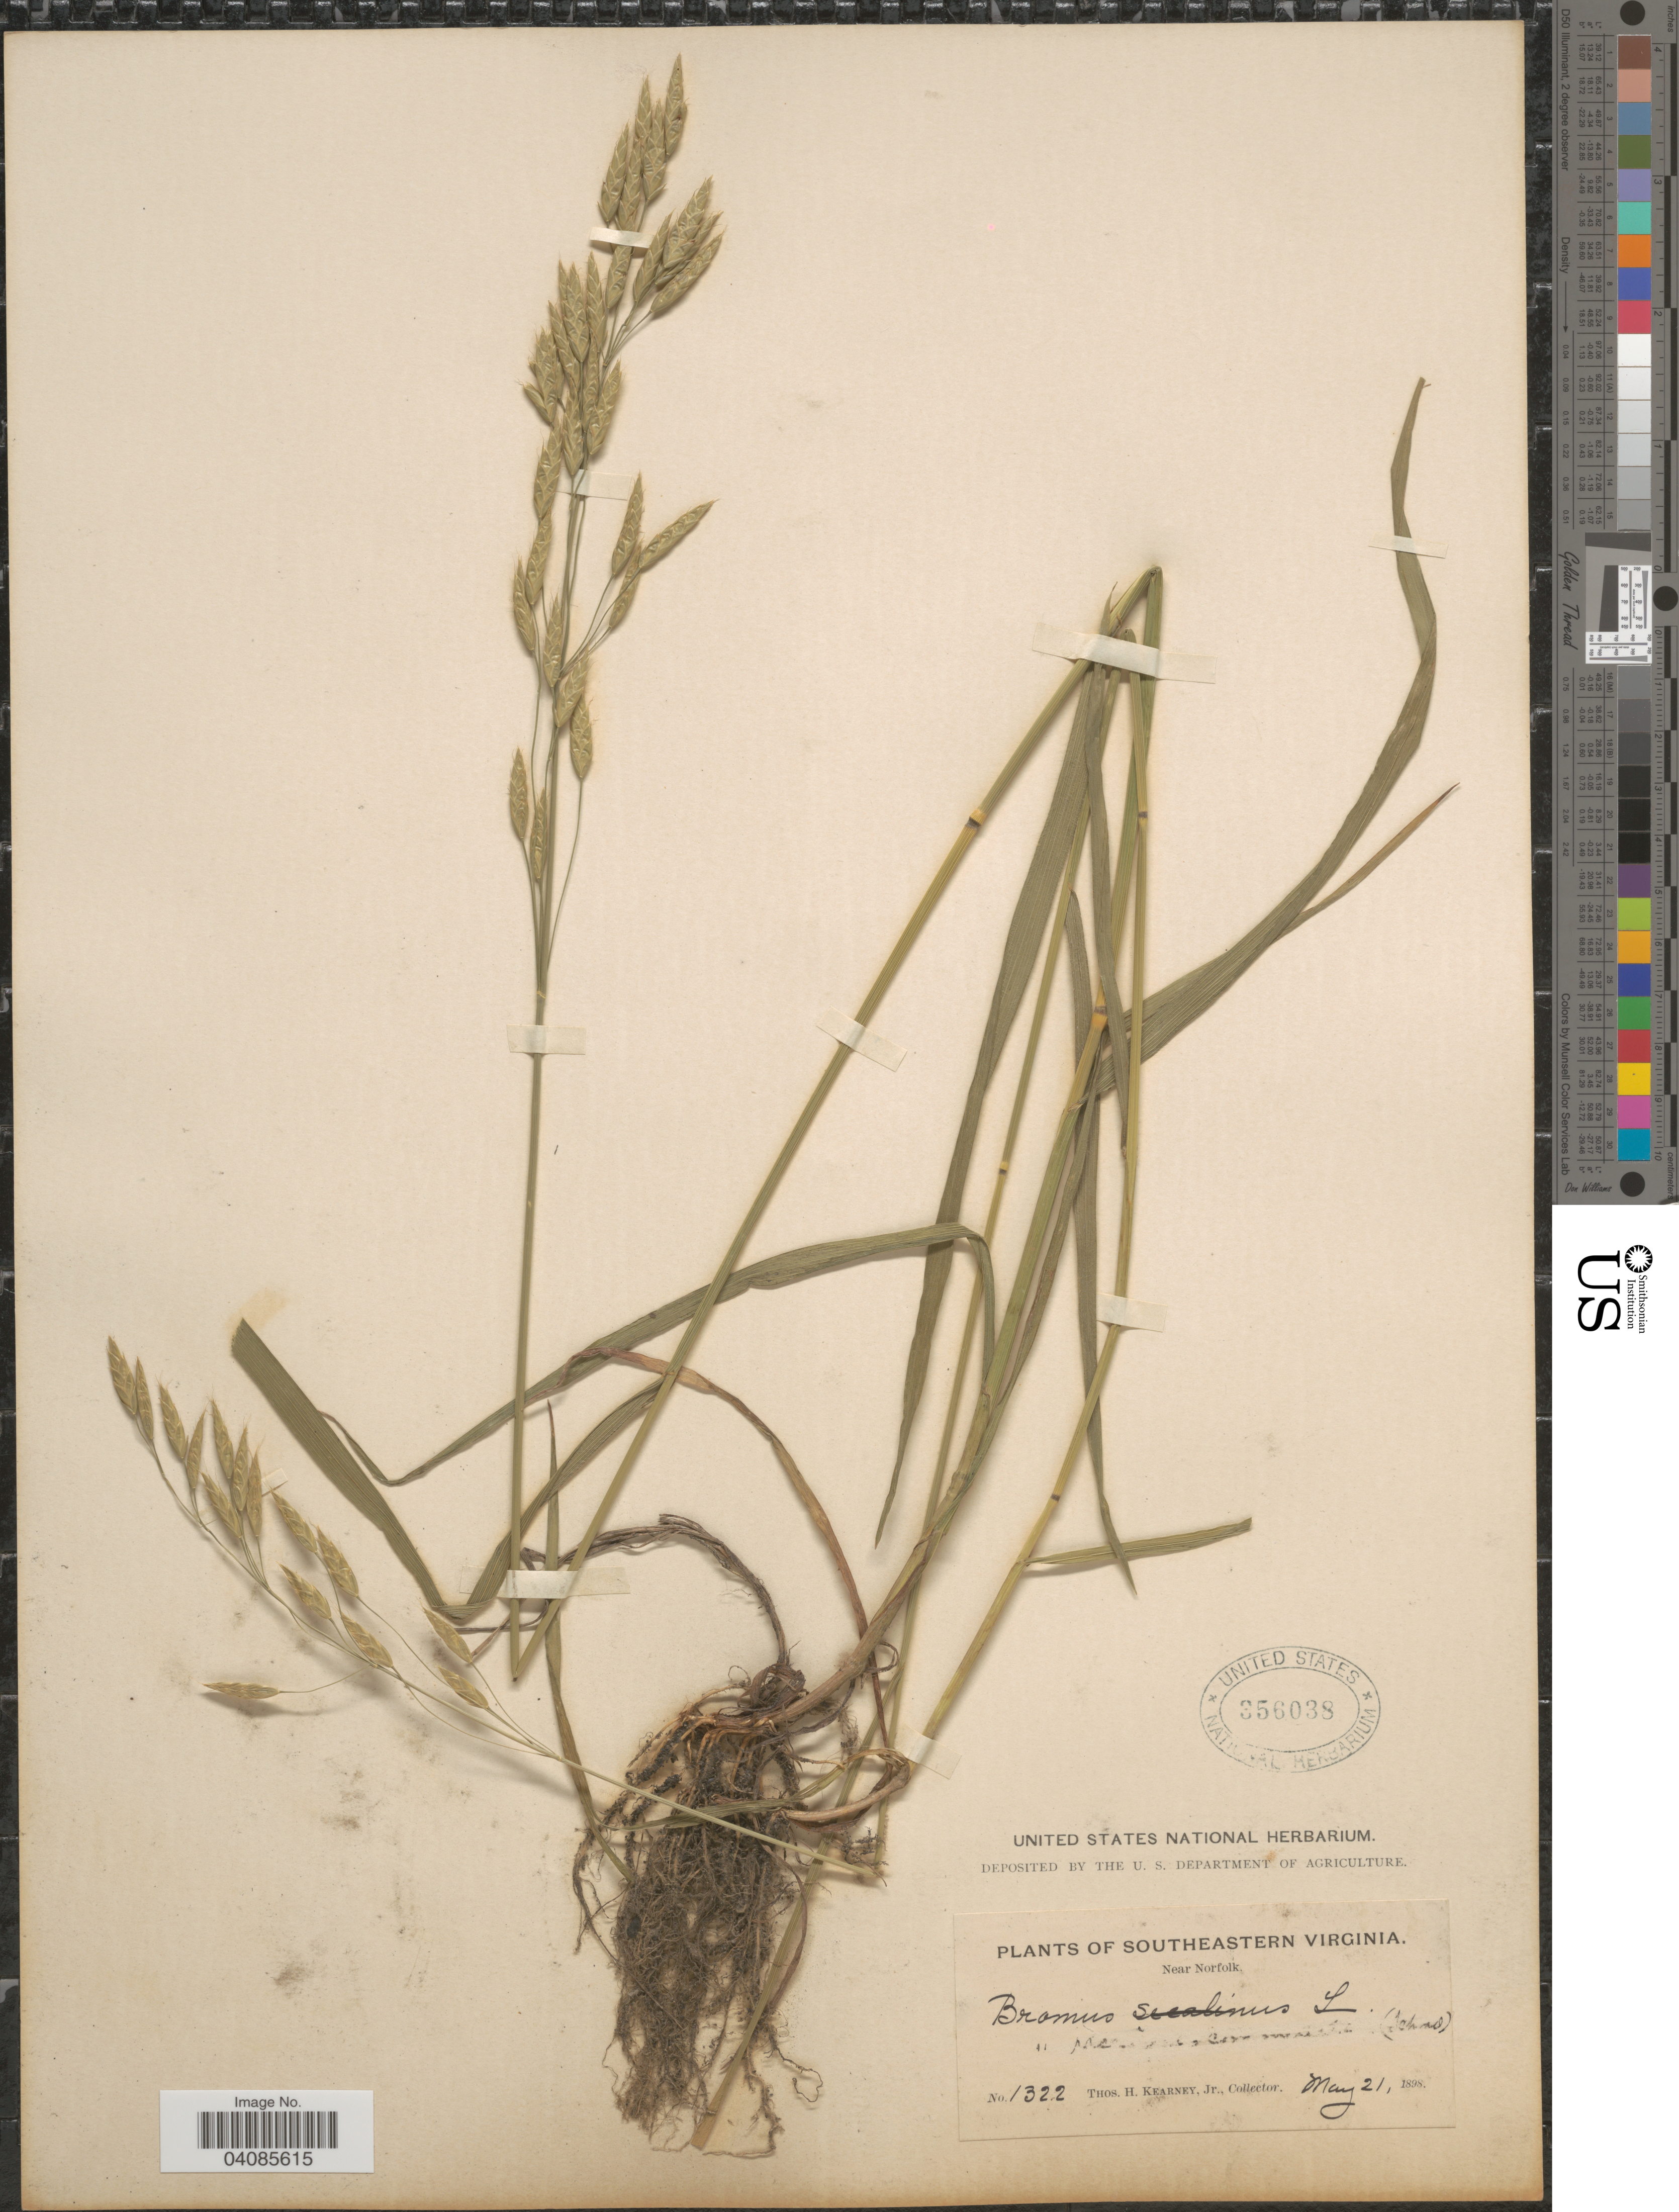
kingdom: Plantae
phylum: Tracheophyta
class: Liliopsida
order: Poales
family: Poaceae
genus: Bromus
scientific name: Bromus sitchensis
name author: Trin. in Bong.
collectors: T. H. Kearney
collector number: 1322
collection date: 1898-05-21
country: United States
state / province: Virginia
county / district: City of Norfolk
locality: Southeastern Virginia. Near Norfolk.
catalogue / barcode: US 356038